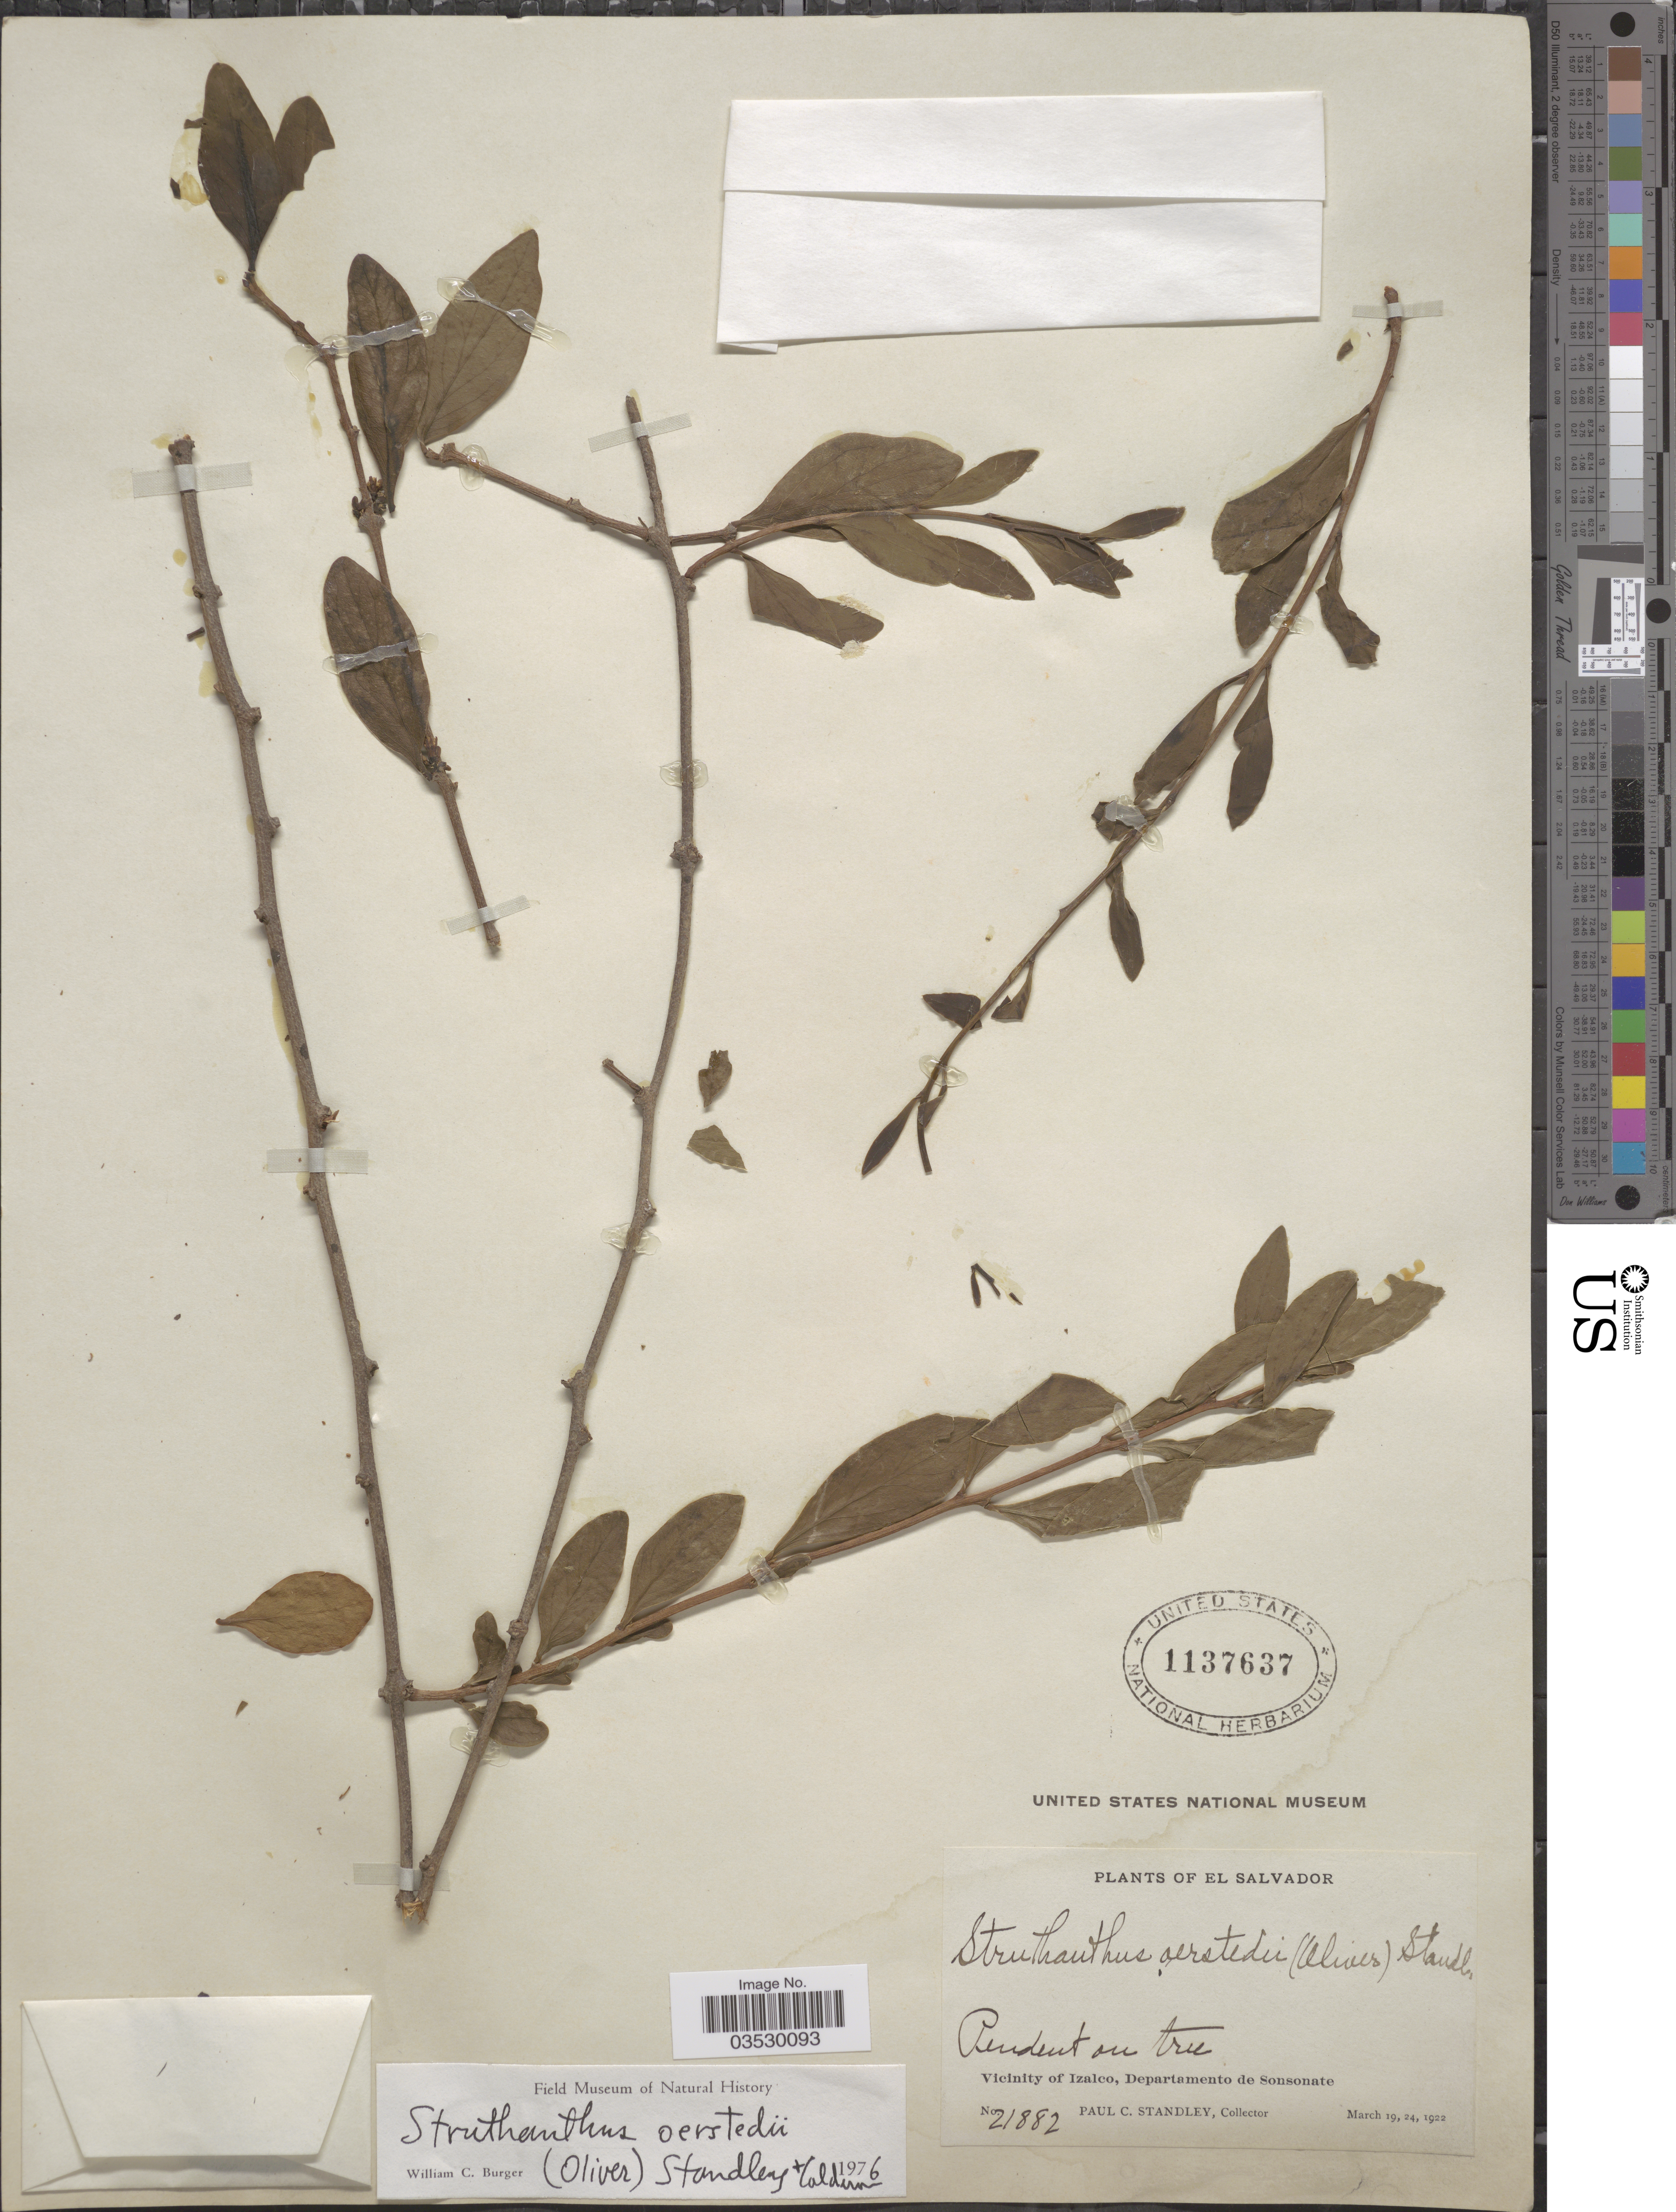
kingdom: Plantae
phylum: Tracheophyta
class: Magnoliopsida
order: Santalales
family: Loranthaceae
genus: Struthanthus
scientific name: Struthanthus oerstedii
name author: Standl.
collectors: P. C. Standley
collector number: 21882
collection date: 1922-03-19/1922-03-24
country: El Salvador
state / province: Sonsonate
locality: Vicinity of Izalco, Departamento de Sonsonate.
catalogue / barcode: US 1137637